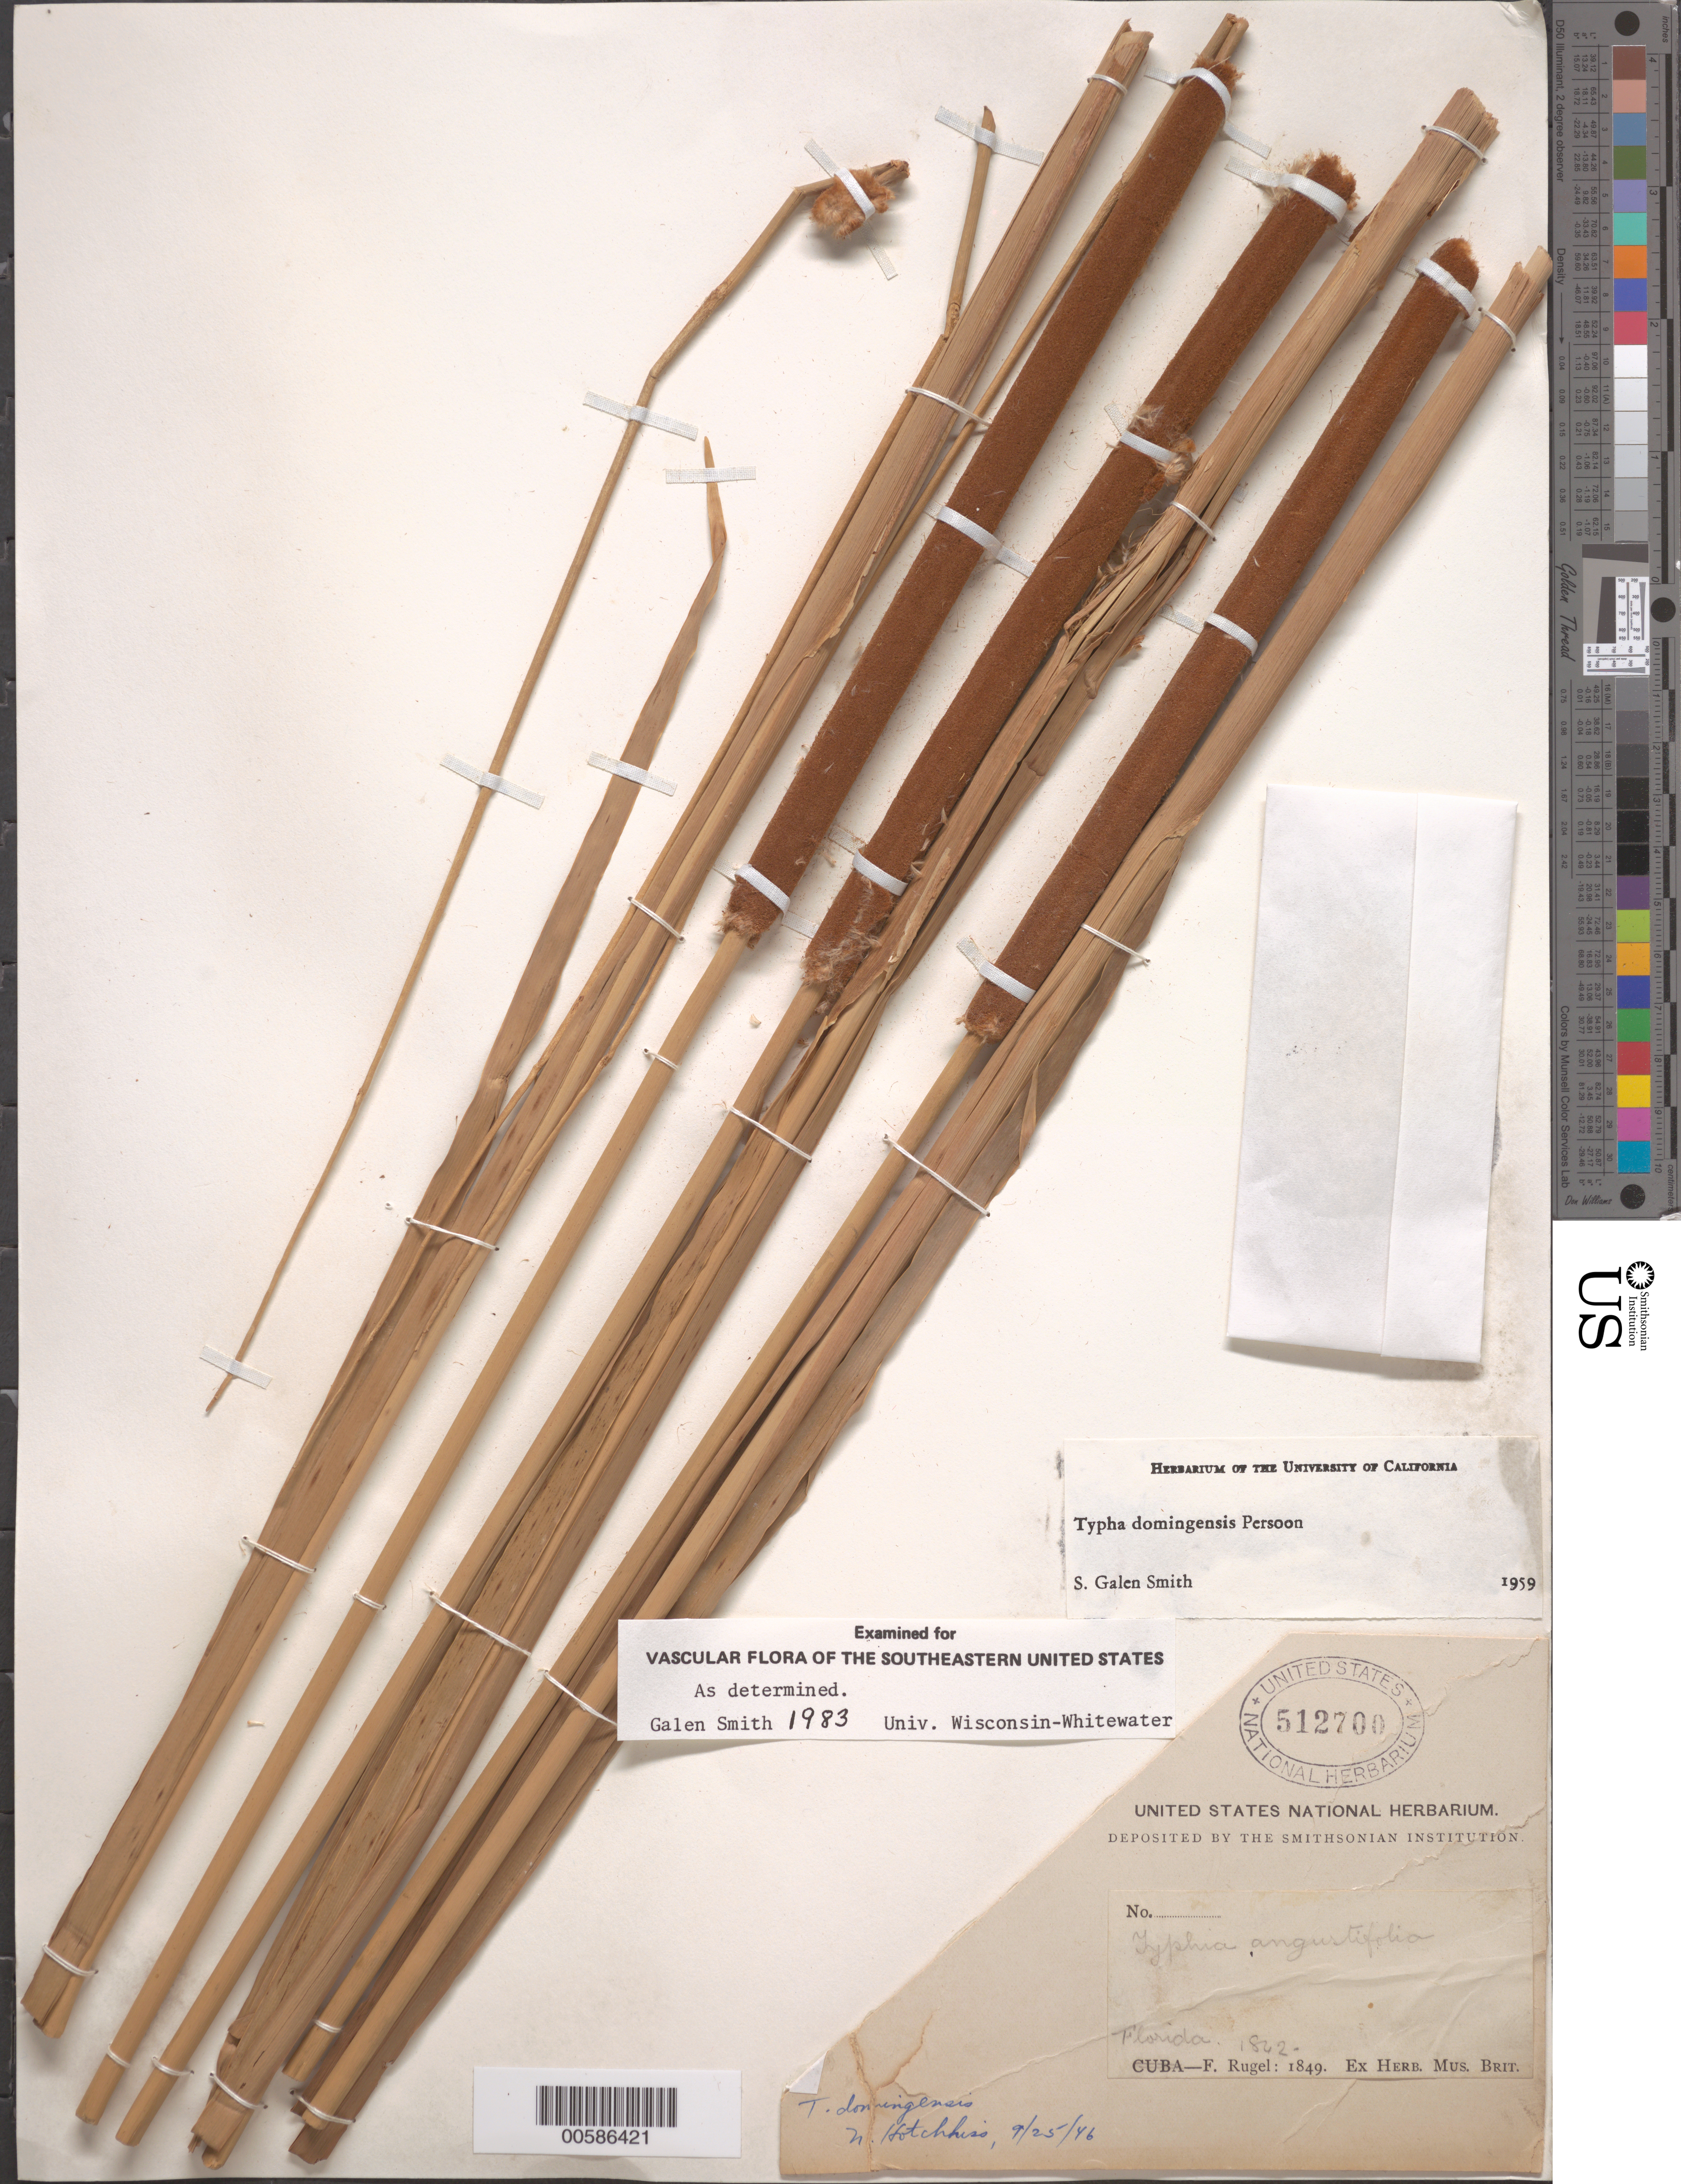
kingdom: Plantae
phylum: Tracheophyta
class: Liliopsida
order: Poales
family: Typhaceae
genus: Typha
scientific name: Typha domingensis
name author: Pers.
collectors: F. Rugel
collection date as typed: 1842 to -- --- 1849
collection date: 1842/1849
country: United States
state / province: Florida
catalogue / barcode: US 512700